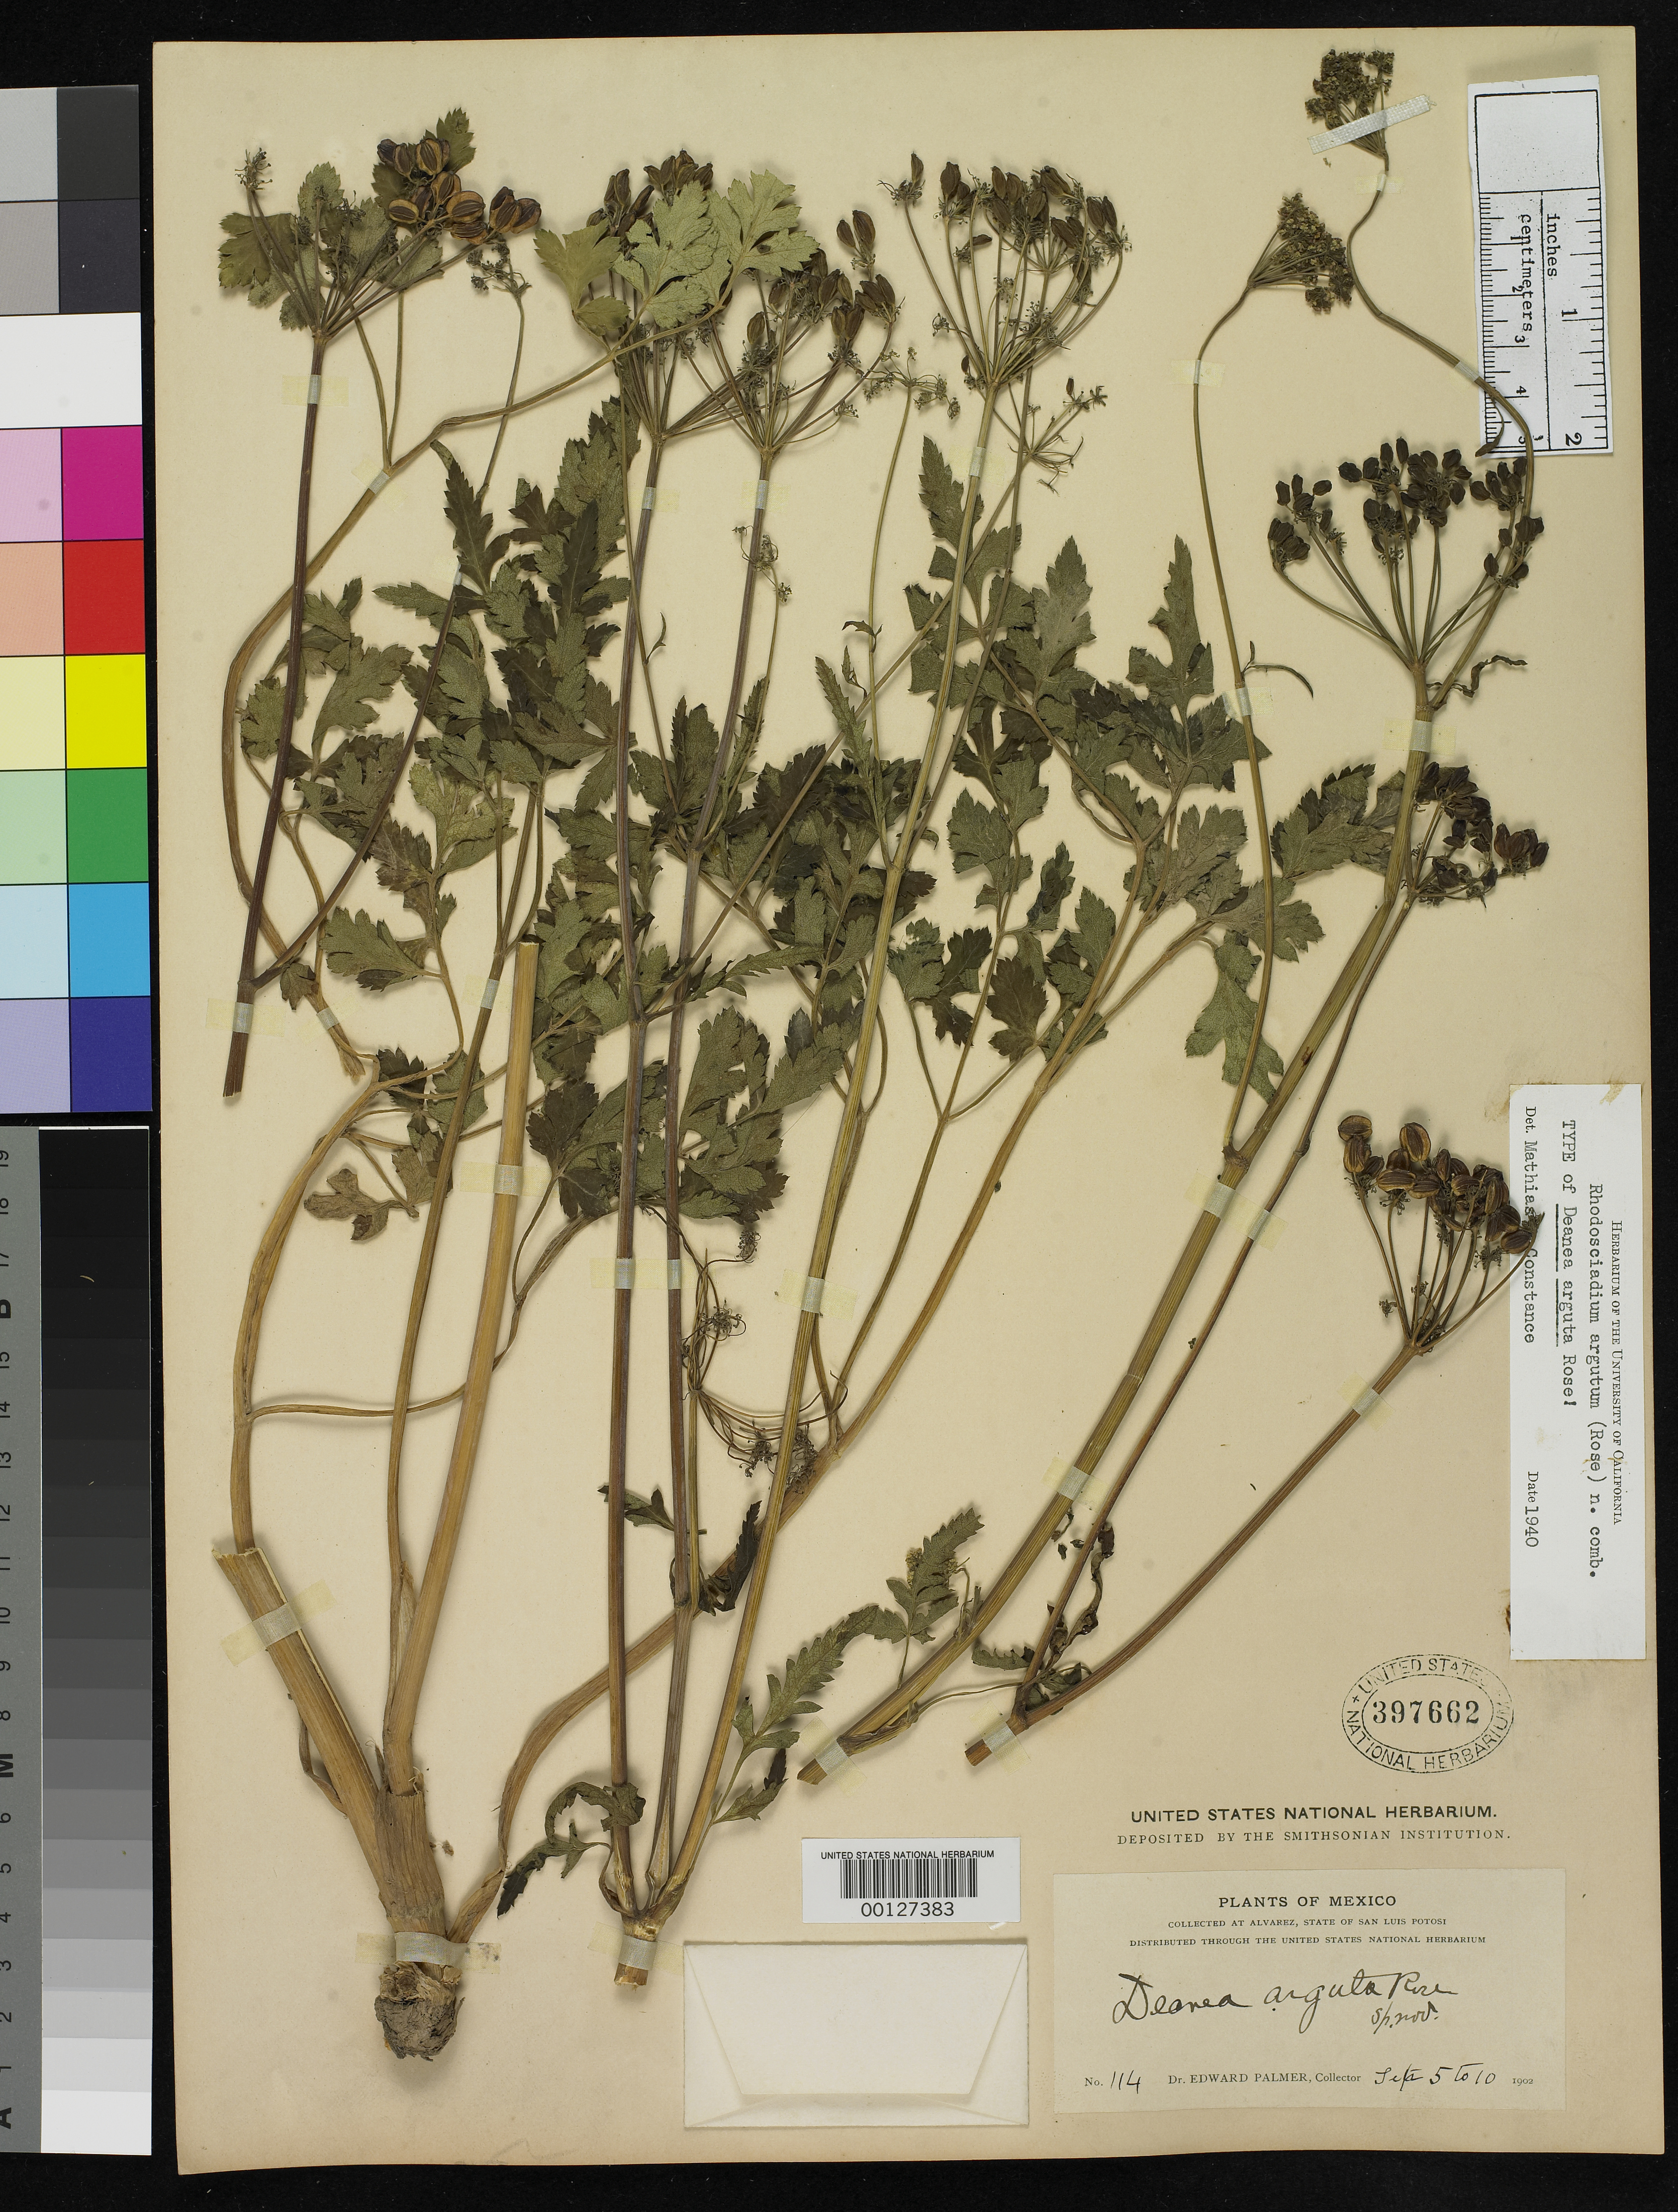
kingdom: Plantae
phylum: Tracheophyta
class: Magnoliopsida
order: Apiales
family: Apiaceae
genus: Deanea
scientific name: Deanea arguta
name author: Rose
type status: Holotype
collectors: E. Palmer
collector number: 114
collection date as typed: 05 Sep 1902 to 10 Sep 1902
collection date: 1902-09-05/1902-09-10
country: Mexico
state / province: San Luis Potosi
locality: Alvarez.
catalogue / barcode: US 397662